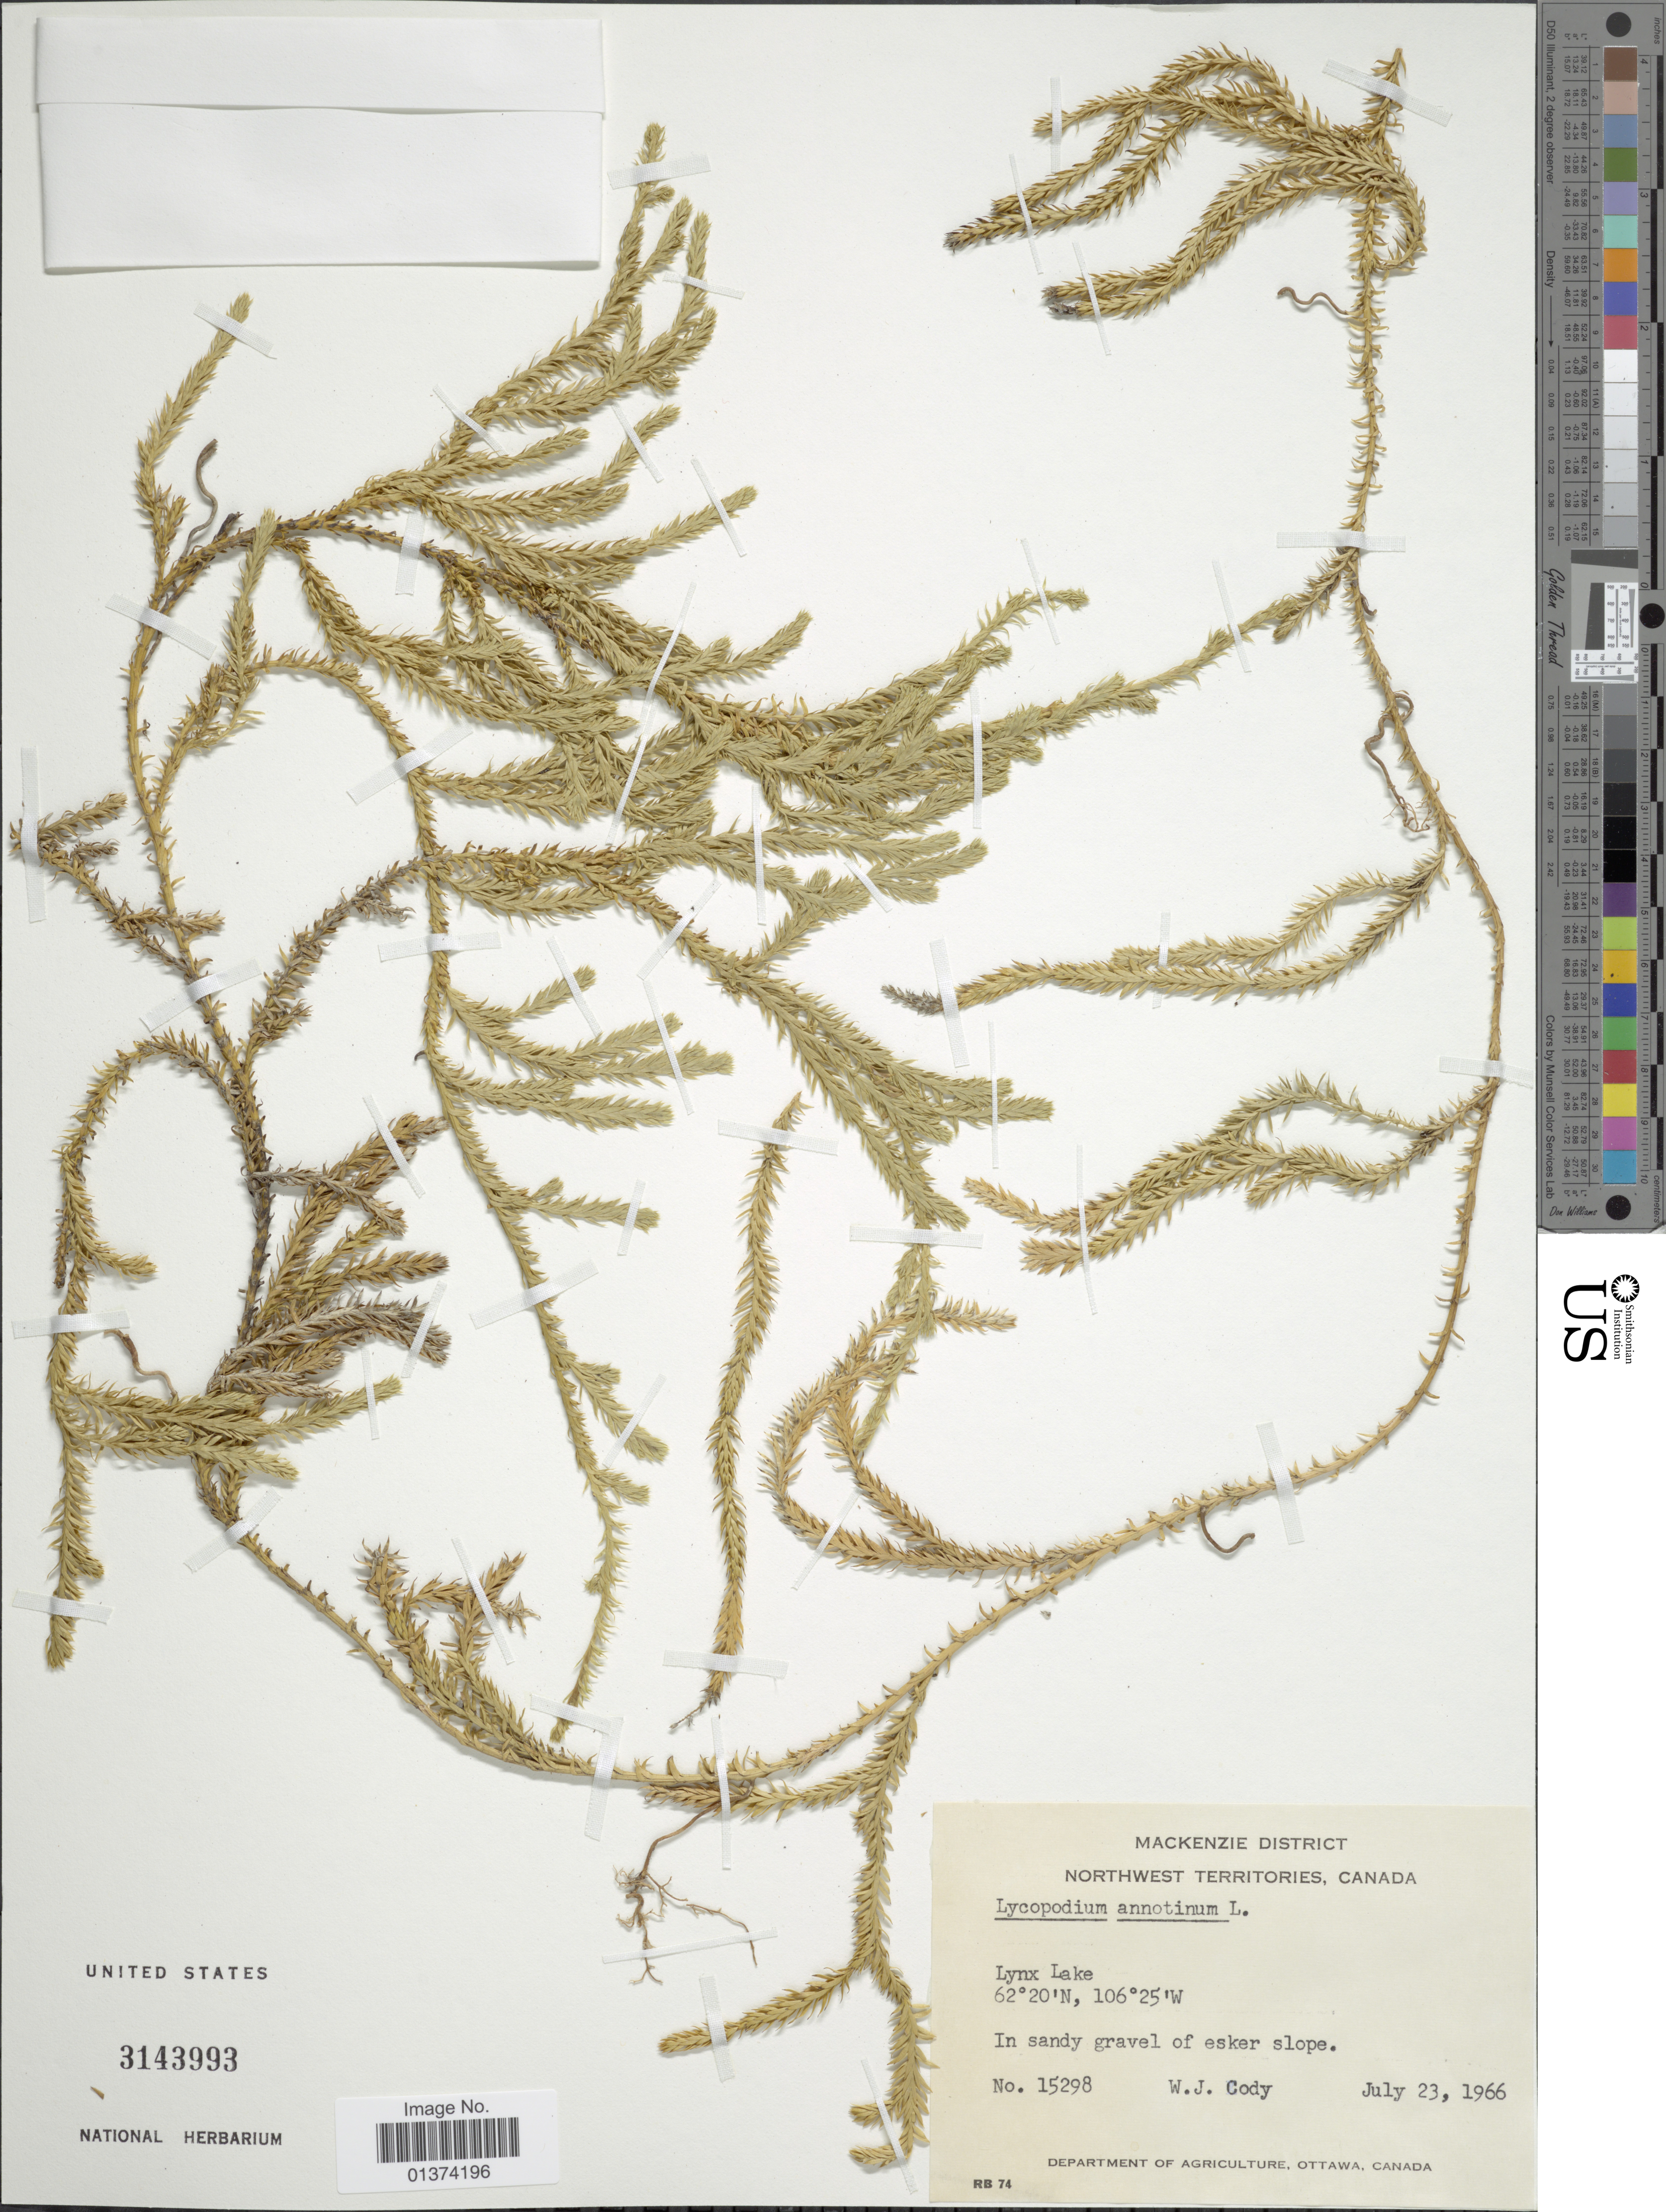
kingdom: Plantae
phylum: Tracheophyta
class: Lycopodiopsida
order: Lycopodiales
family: Lycopodiaceae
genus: Spinulum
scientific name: Spinulum annotinum subsp. annotinum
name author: (L.) A. Haines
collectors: W. Cody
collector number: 15298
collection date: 1966-07-23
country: Canada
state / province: Northwest Territories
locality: Mackenzie District, Lynx Lake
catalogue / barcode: US 3143993